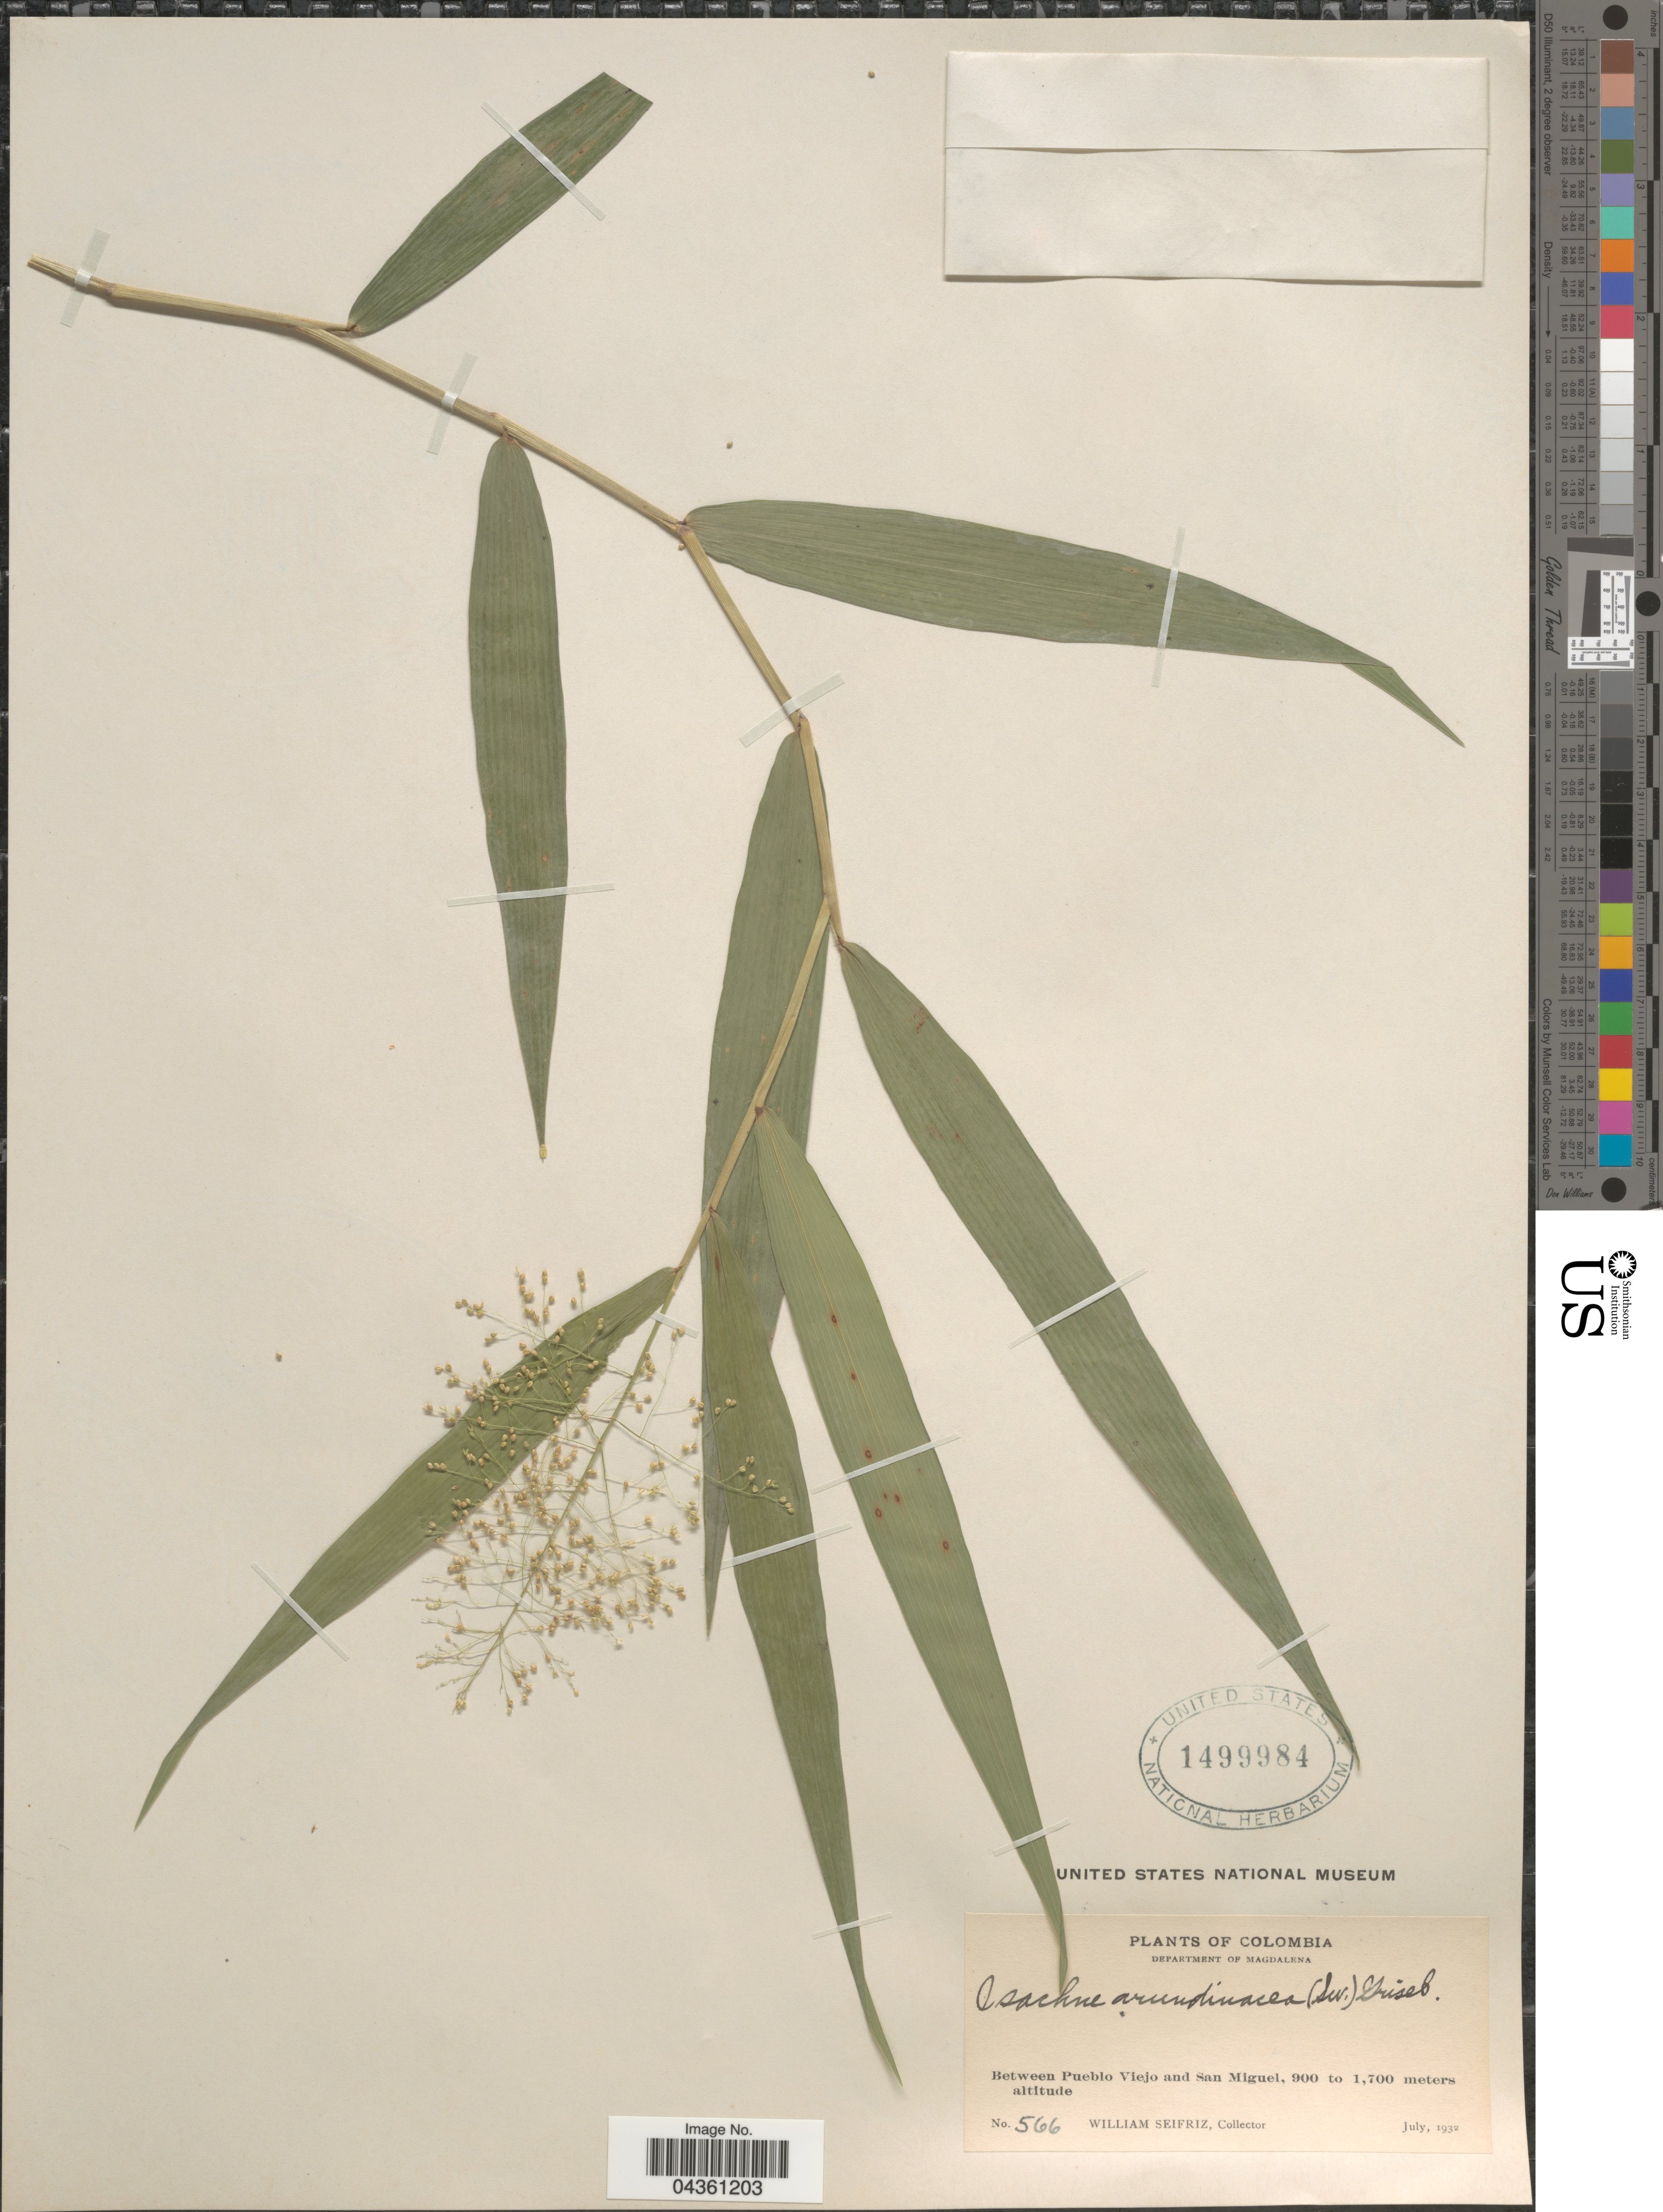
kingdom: Plantae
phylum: Tracheophyta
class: Liliopsida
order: Poales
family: Poaceae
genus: Isachne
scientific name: Isachne arundinacea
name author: (Sw.) Griseb.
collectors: W. Seifriz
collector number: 566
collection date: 1932-07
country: Colombia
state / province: Magdalena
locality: Department of Magdalena. Between Pueblo Viejo and San Miguel.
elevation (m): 900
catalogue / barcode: US 1499984